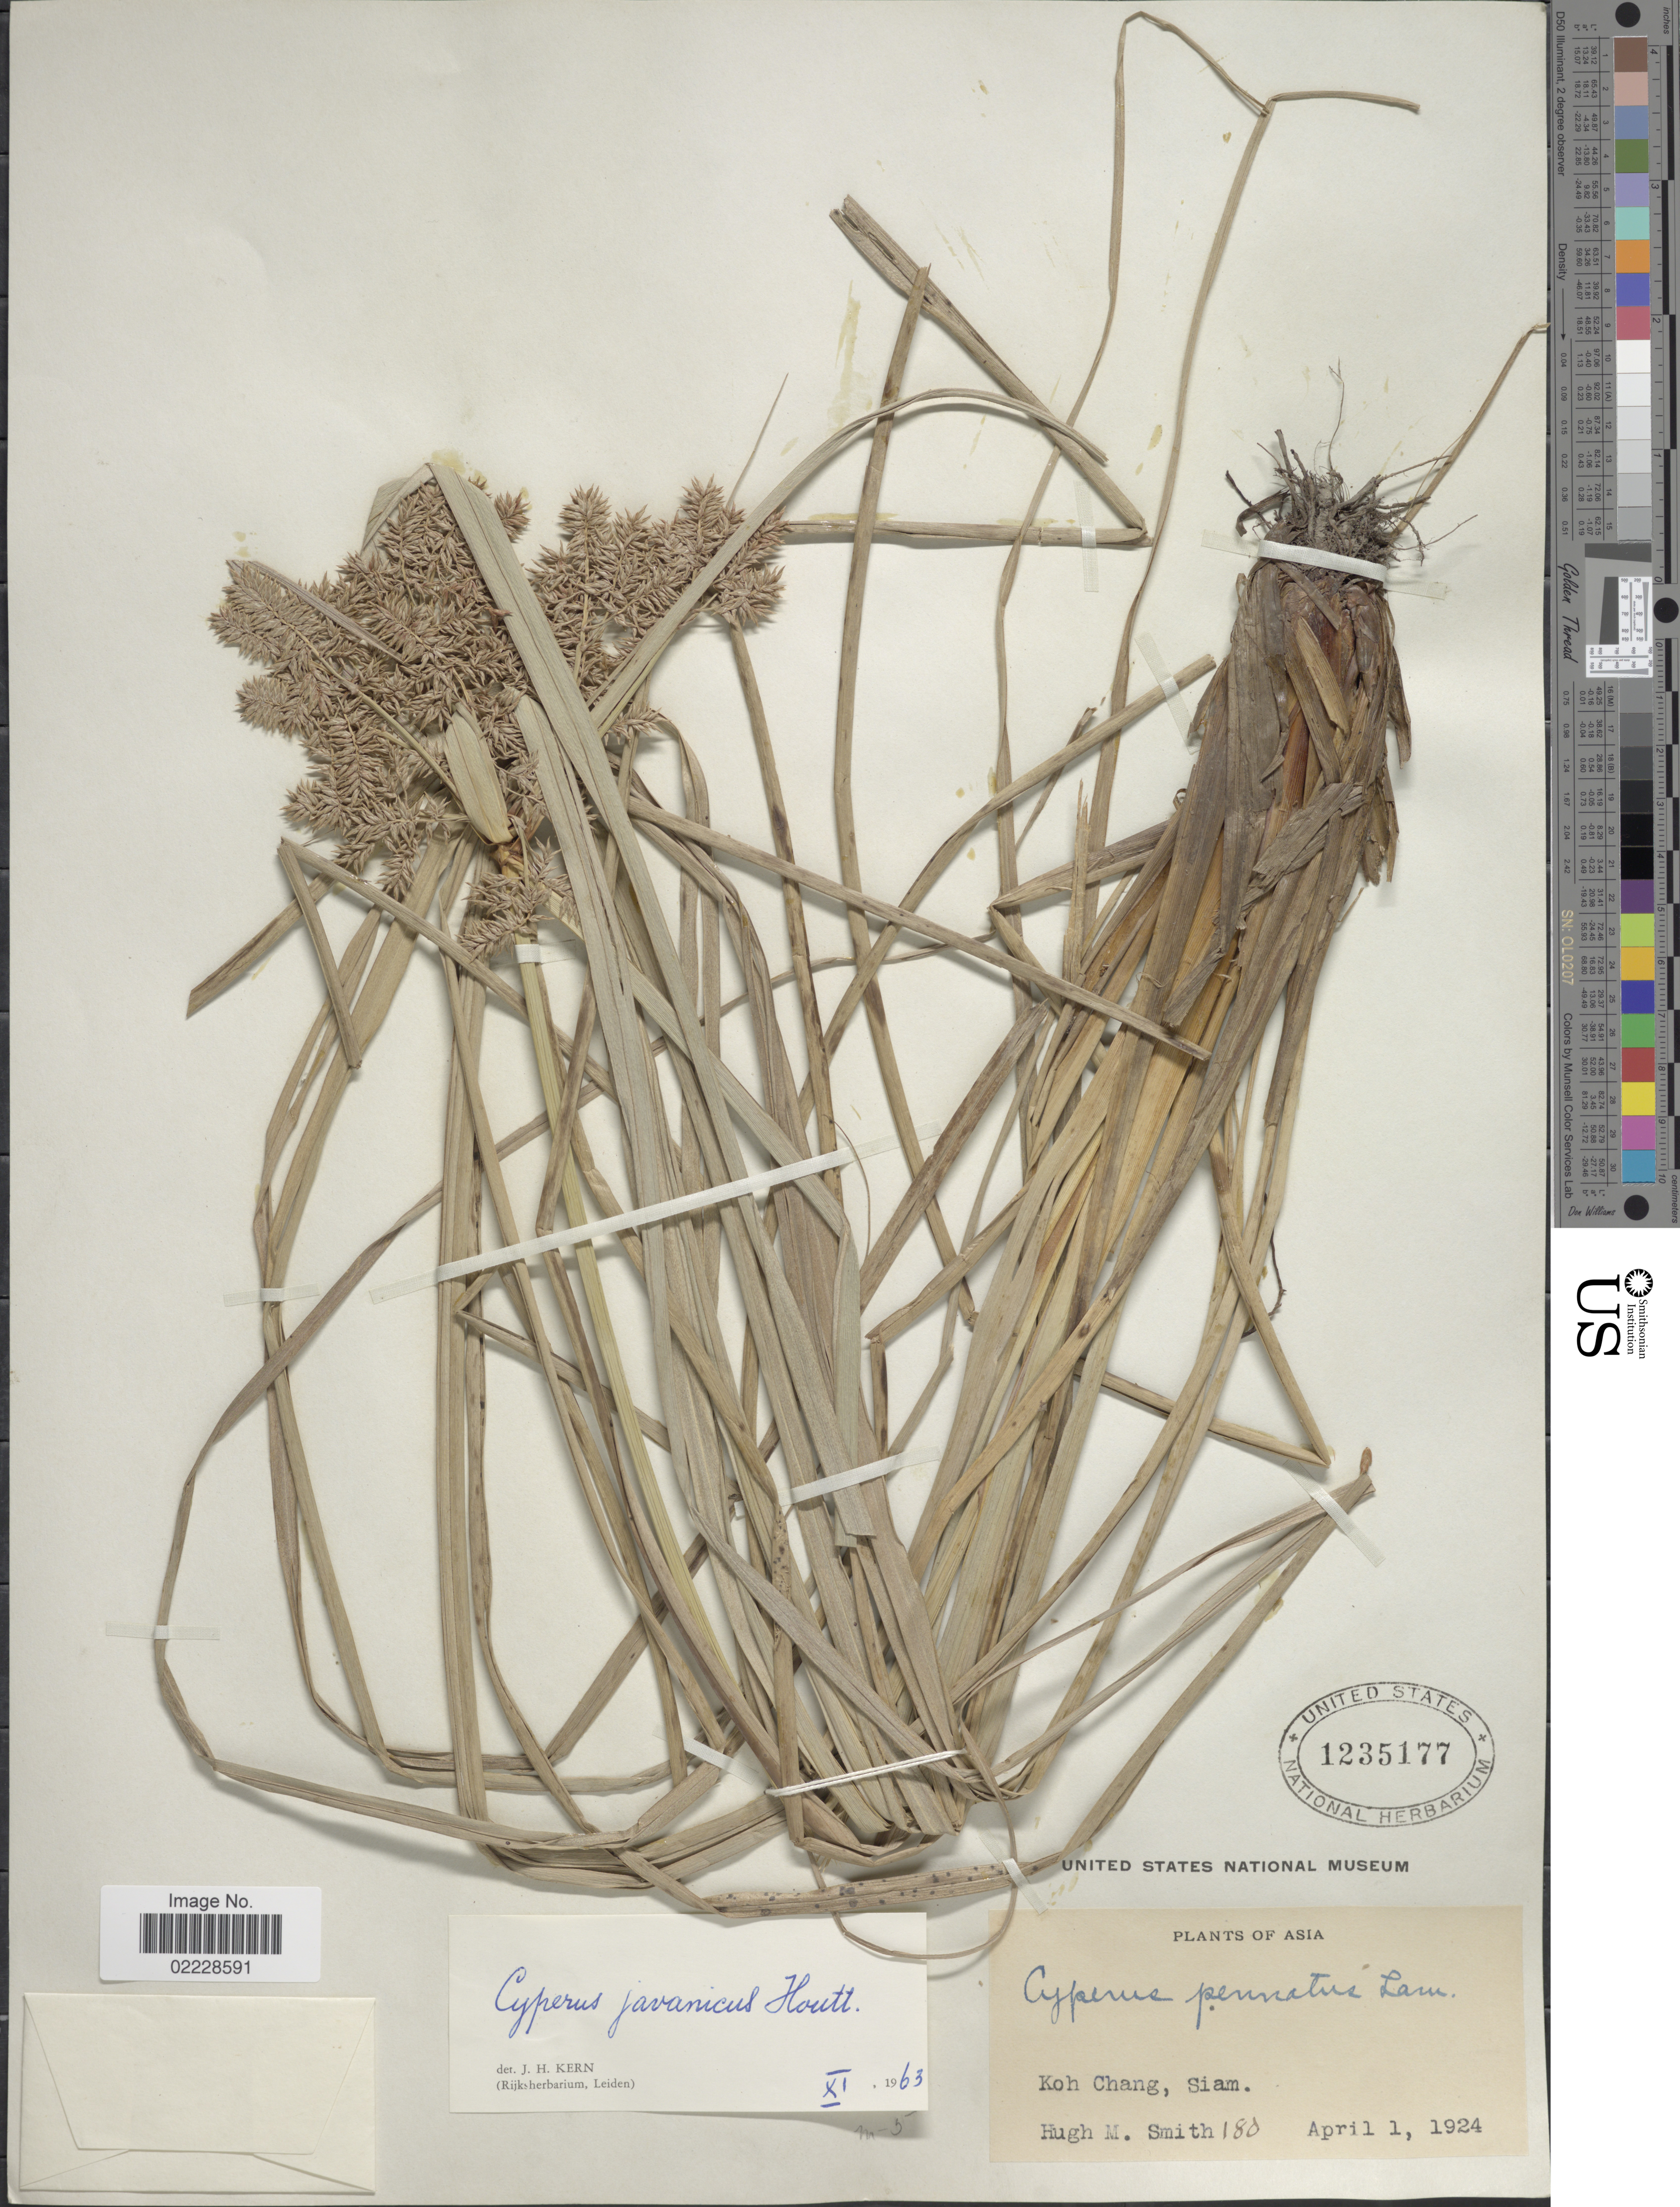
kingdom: Plantae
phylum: Tracheophyta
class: Liliopsida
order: Poales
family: Cyperaceae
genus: Cyperus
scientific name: Cyperus javanicus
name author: Houtt.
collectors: H. M. Smith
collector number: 180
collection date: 1924-04-01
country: Thailand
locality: Asia, Koh Chang, Siam.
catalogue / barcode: US 1235177